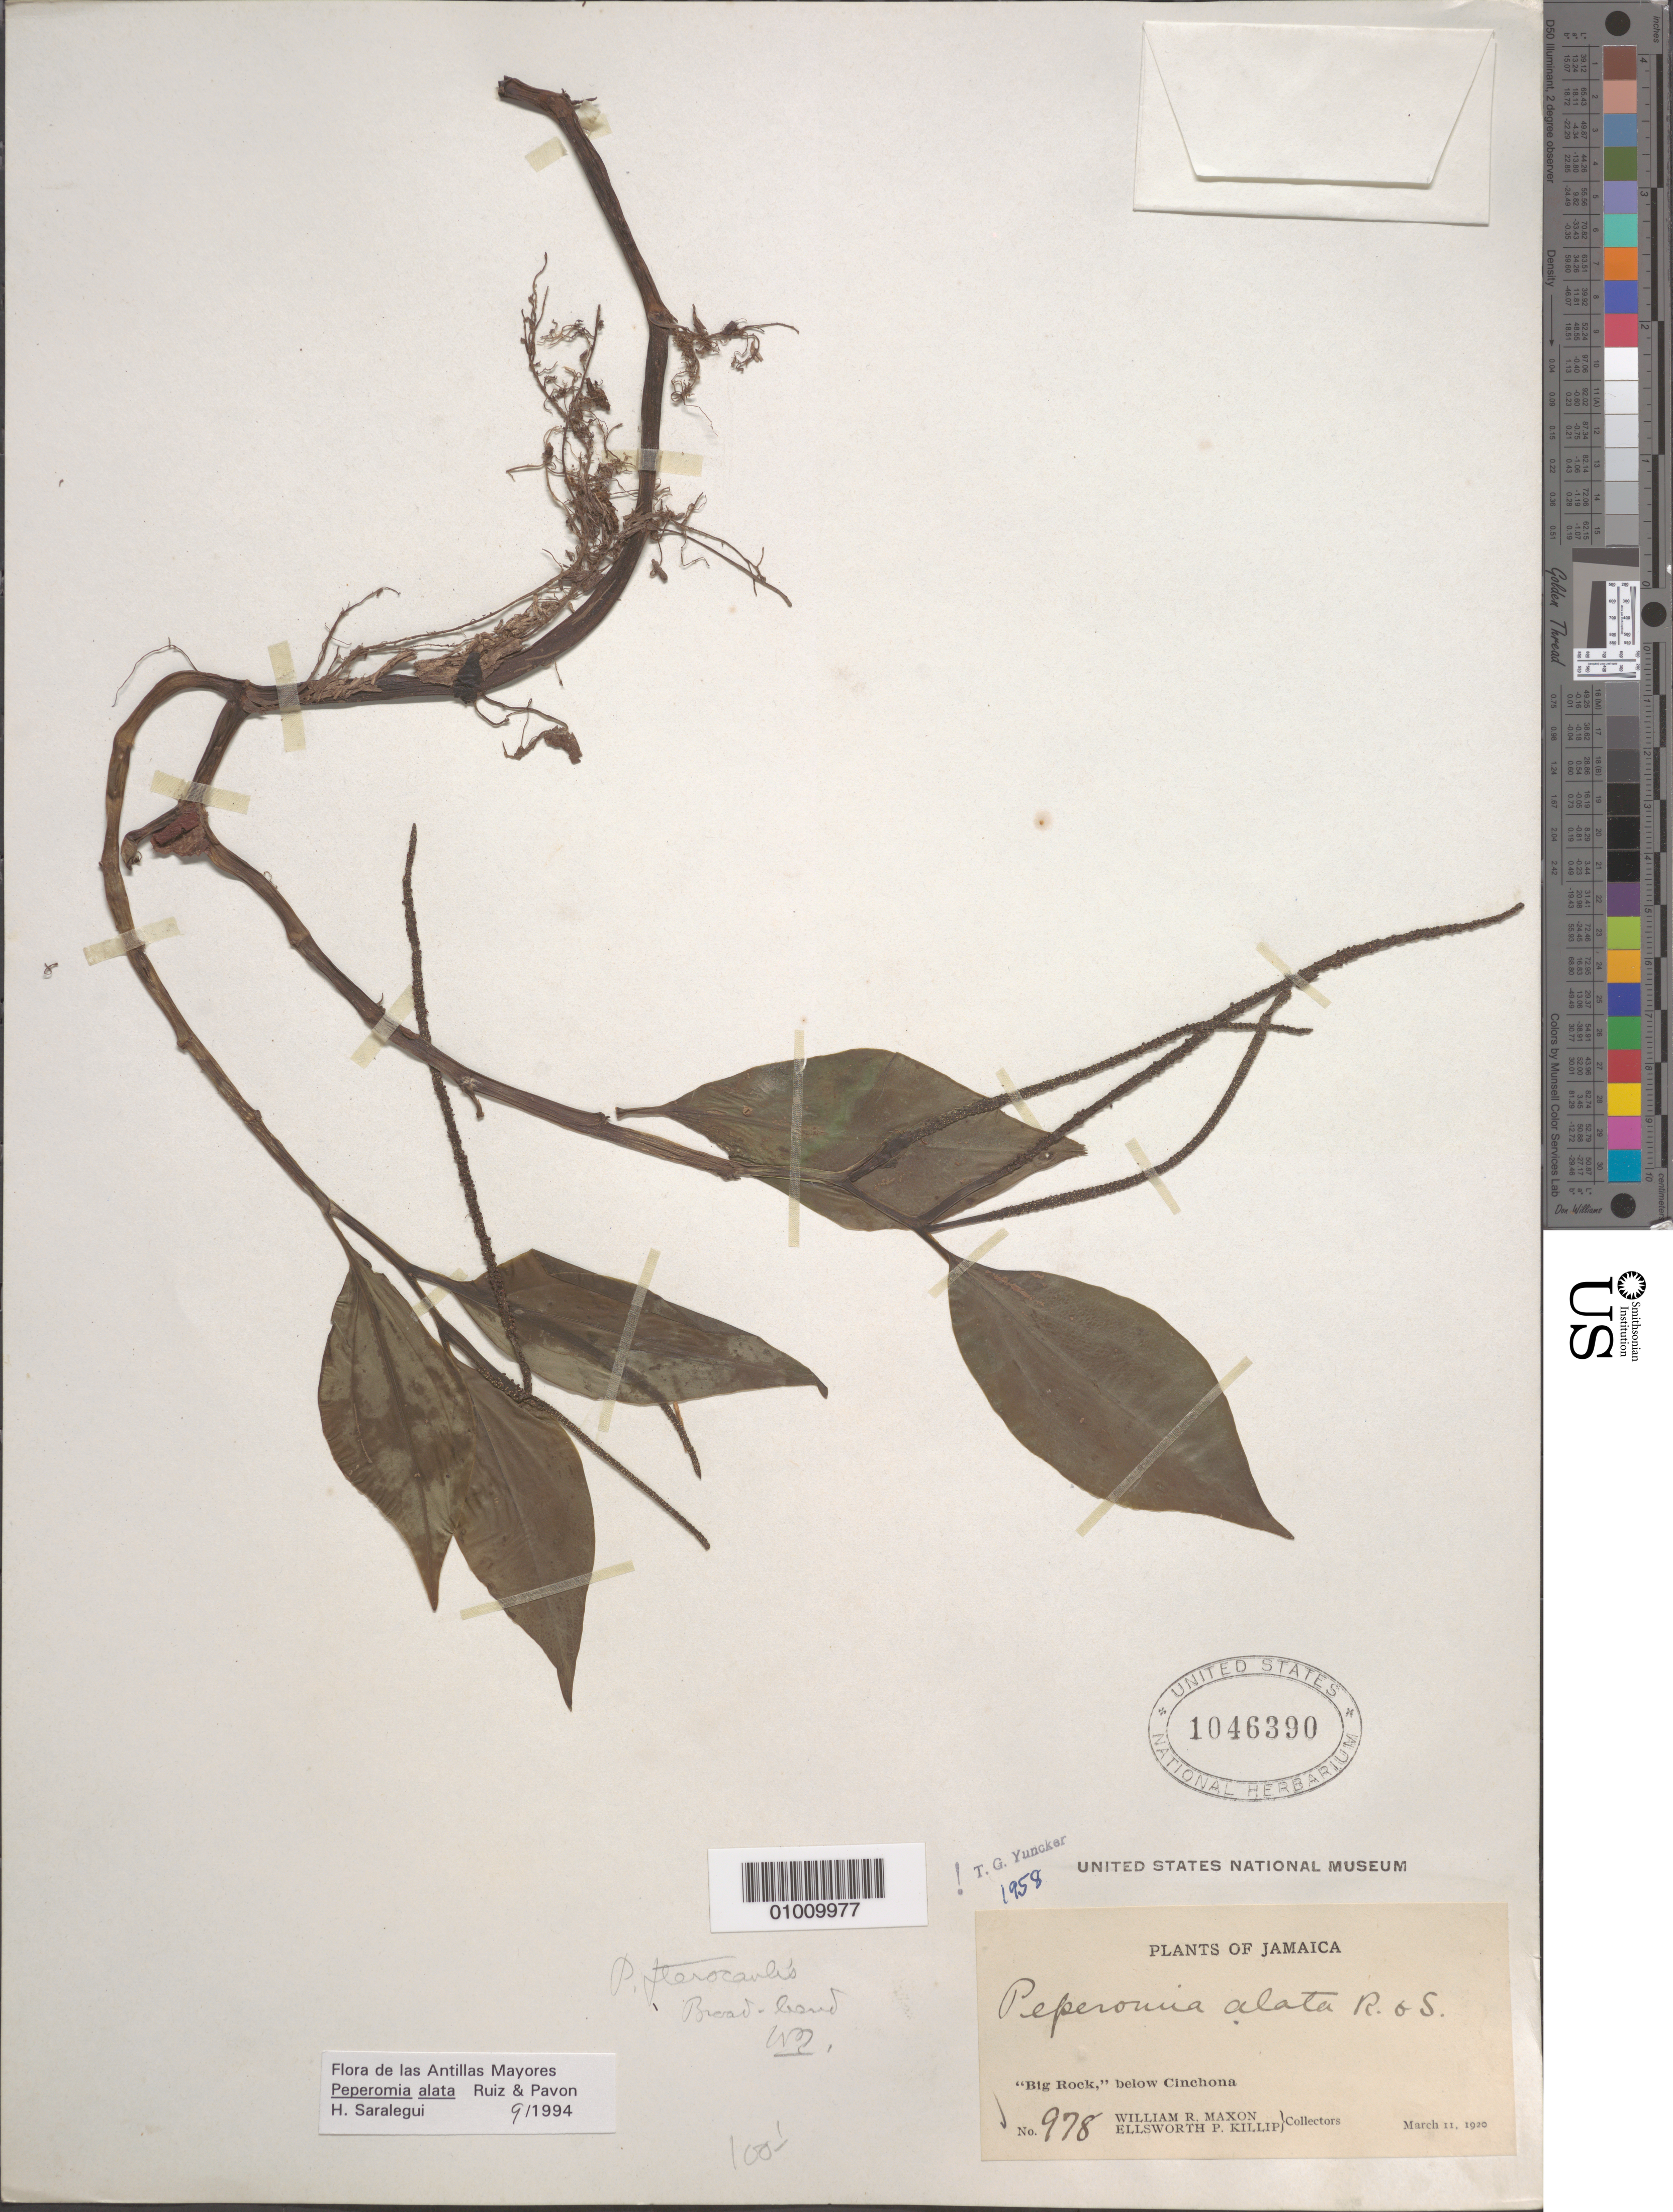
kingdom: Plantae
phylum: Tracheophyta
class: Magnoliopsida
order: Piperales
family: Piperaceae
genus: Peperomia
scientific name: Peperomia alata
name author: Ruiz & Pav.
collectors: W. R. Maxon & E. P. Killip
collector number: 978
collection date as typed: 11 Mar 1920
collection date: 1920-03-11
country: Jamaica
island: Jamaica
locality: "Big Rock" below Cinchona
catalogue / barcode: US 1046390